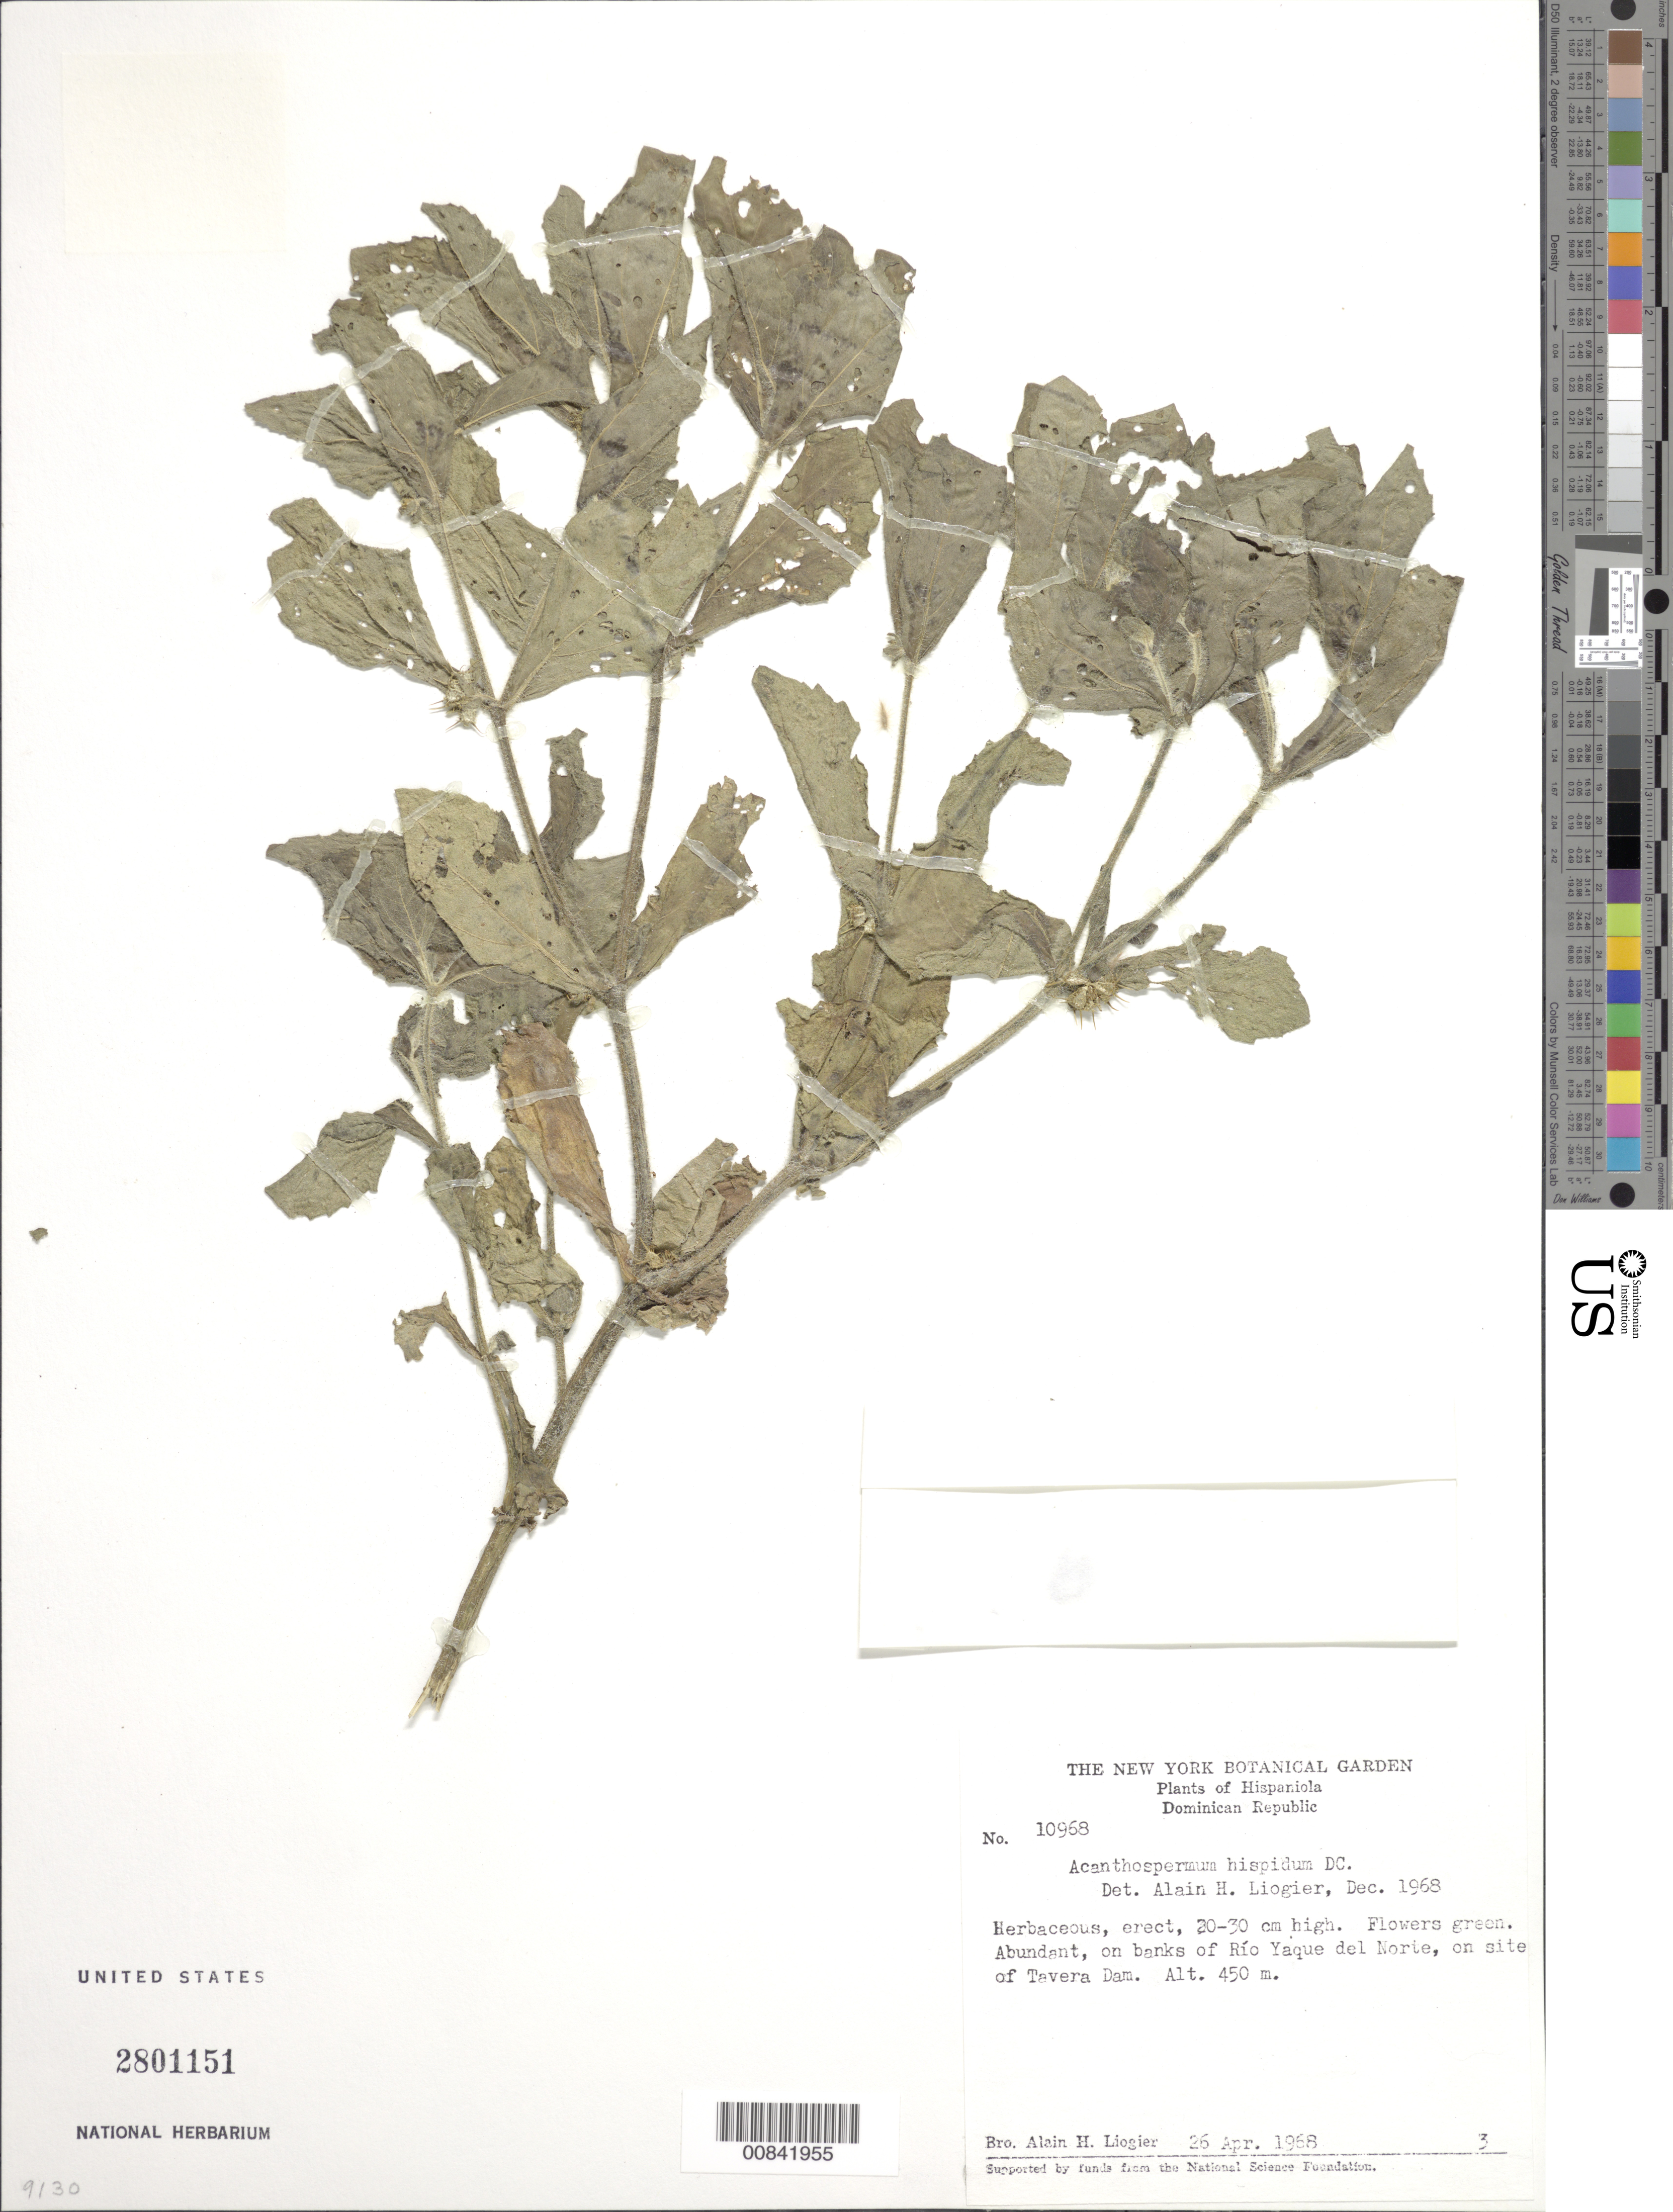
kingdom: Plantae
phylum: Tracheophyta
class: Magnoliopsida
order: Asterales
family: Asteraceae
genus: Acanthospermum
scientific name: Acanthospermum hispidum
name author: DC.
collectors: A. H. Liogier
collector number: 10968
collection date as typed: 26 Apr 1968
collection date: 1968-04-26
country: Dominican Republic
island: Hispaniola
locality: Río Yaque del Norte, on site of Tavera Dam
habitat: Banks of río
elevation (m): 450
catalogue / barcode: US 2801151